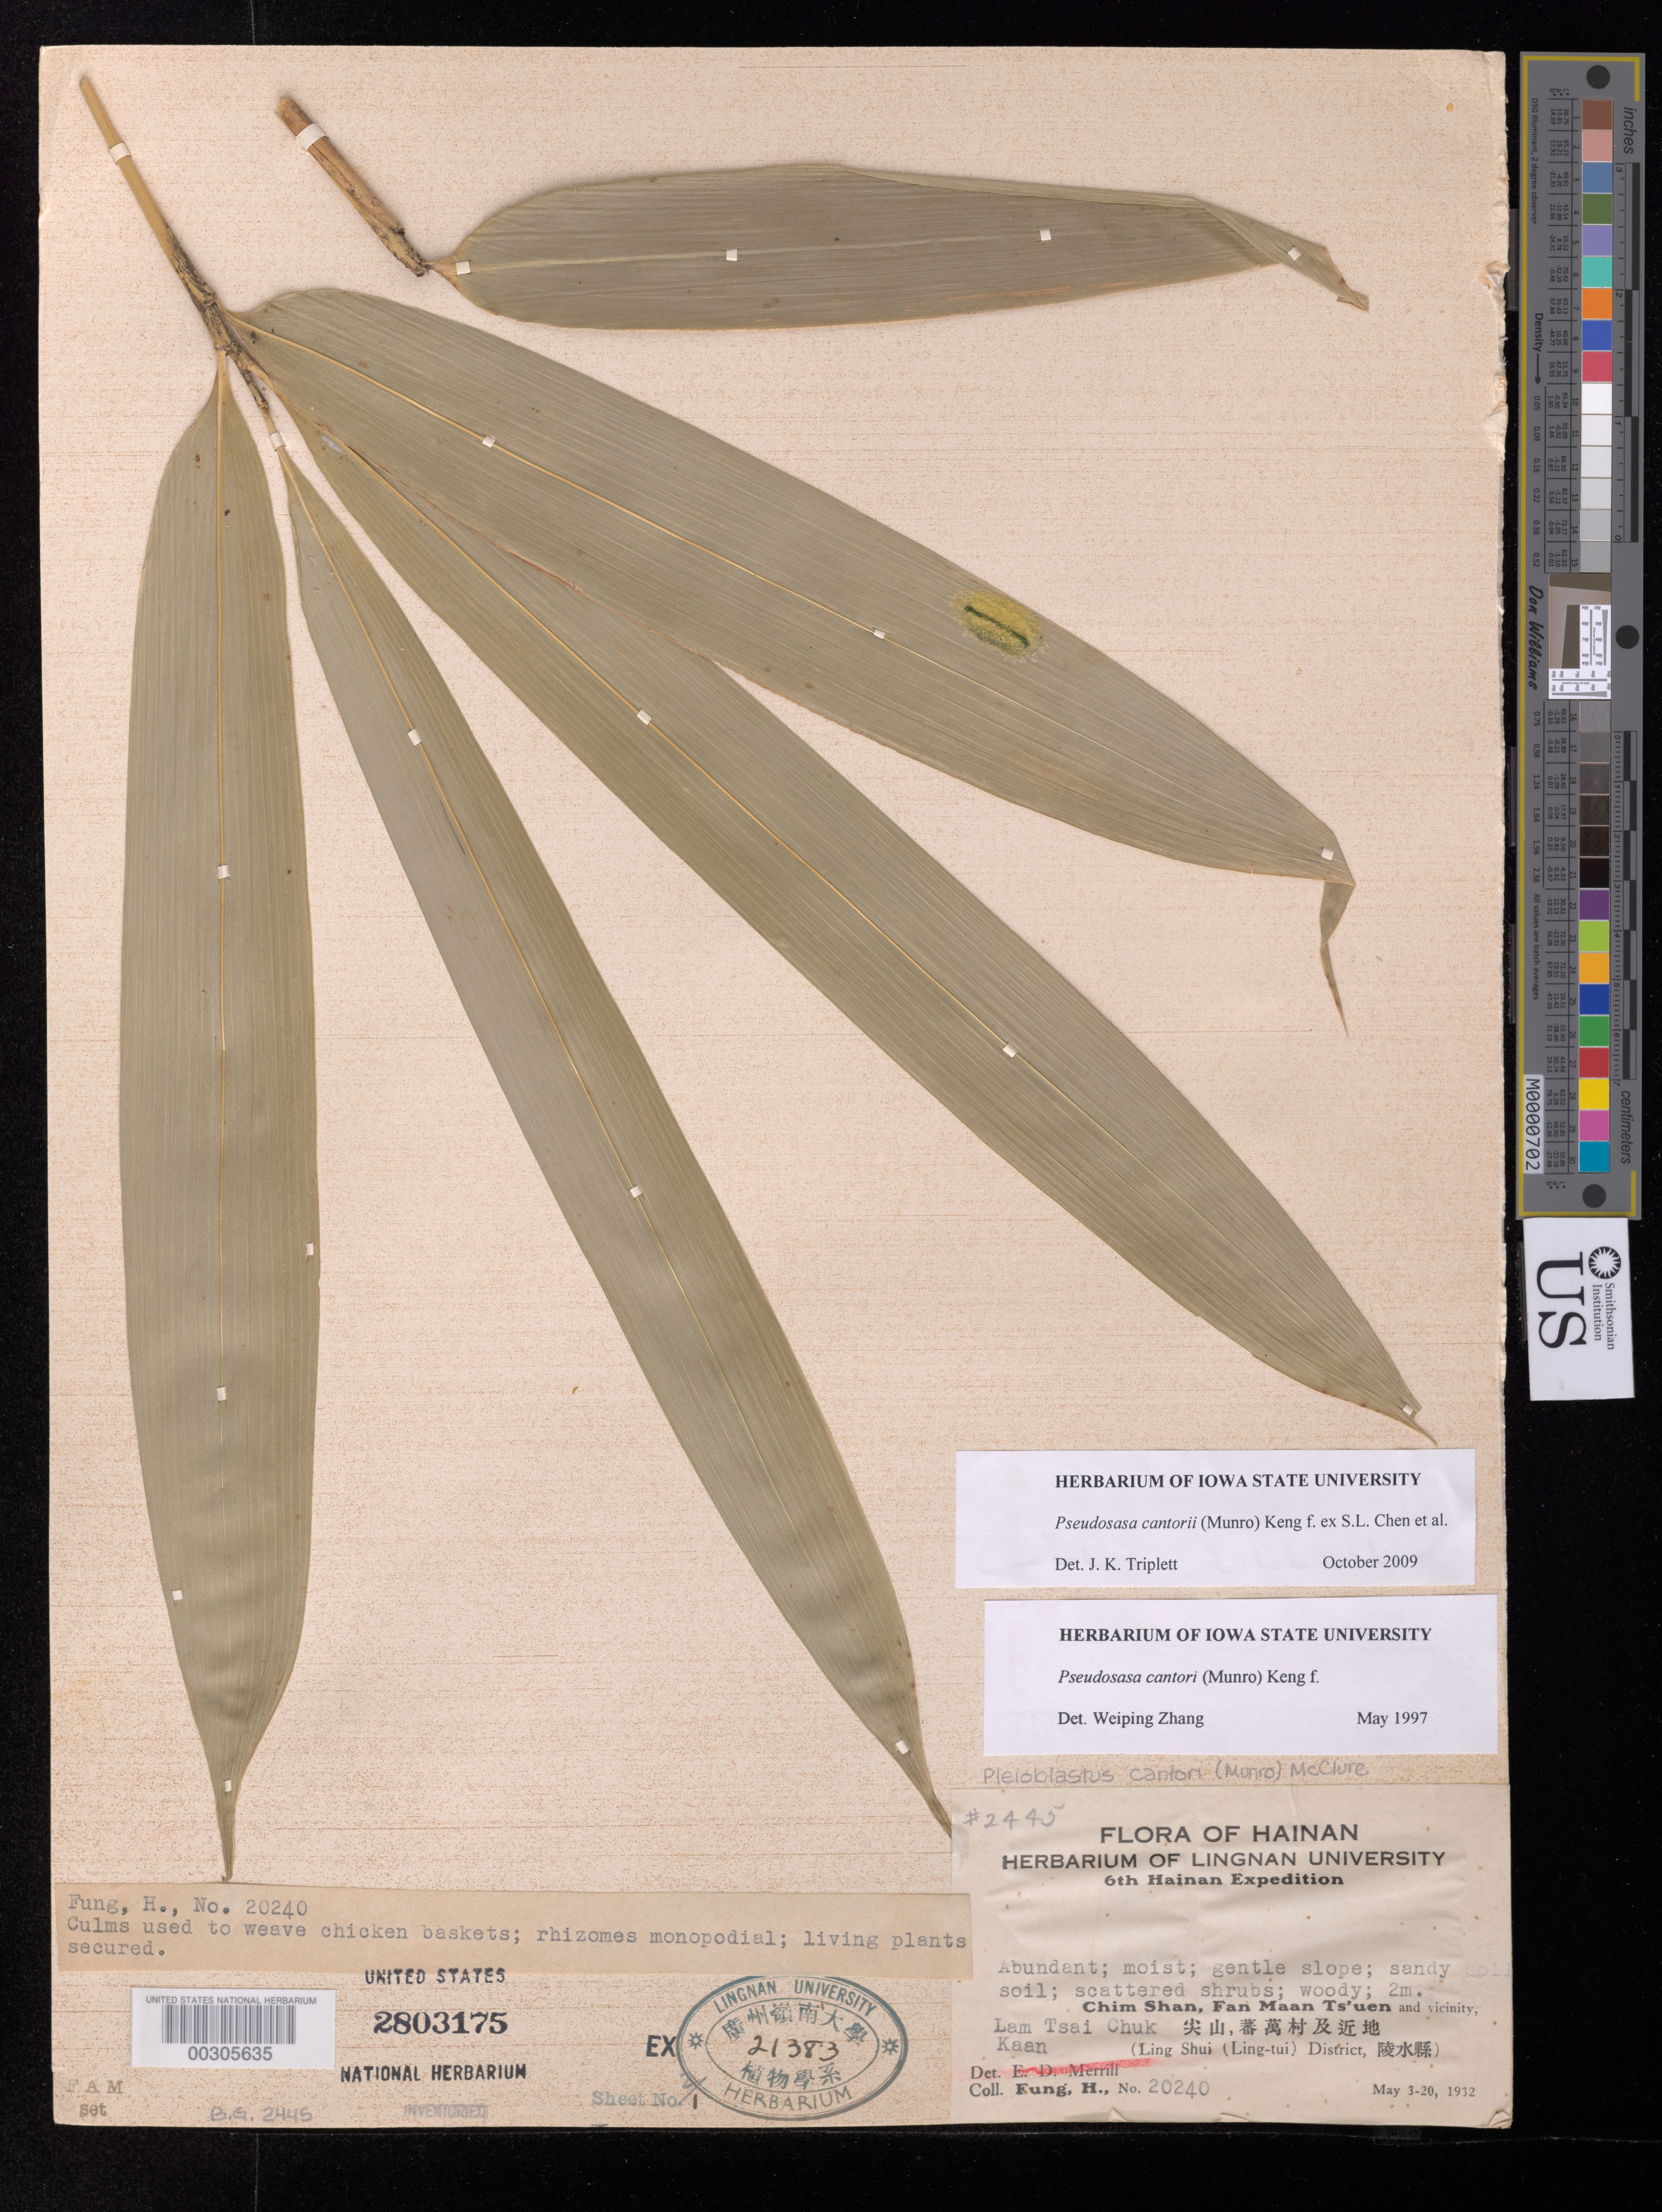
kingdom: Plantae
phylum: Tracheophyta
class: Liliopsida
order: Poales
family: Poaceae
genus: Pseudosasa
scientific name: Pseudosasa cantorii (Munro) Keng f. ex S.L. Chen et al.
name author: (Munro) Keng f. ex S.L. Chen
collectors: H. L. Fung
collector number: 20240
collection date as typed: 03 May 1932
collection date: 1932-05-03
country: China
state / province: Hainan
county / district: Ling Shui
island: Hainan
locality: Chim Shan, Fan Maan Ts'uen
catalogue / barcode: US 2803175